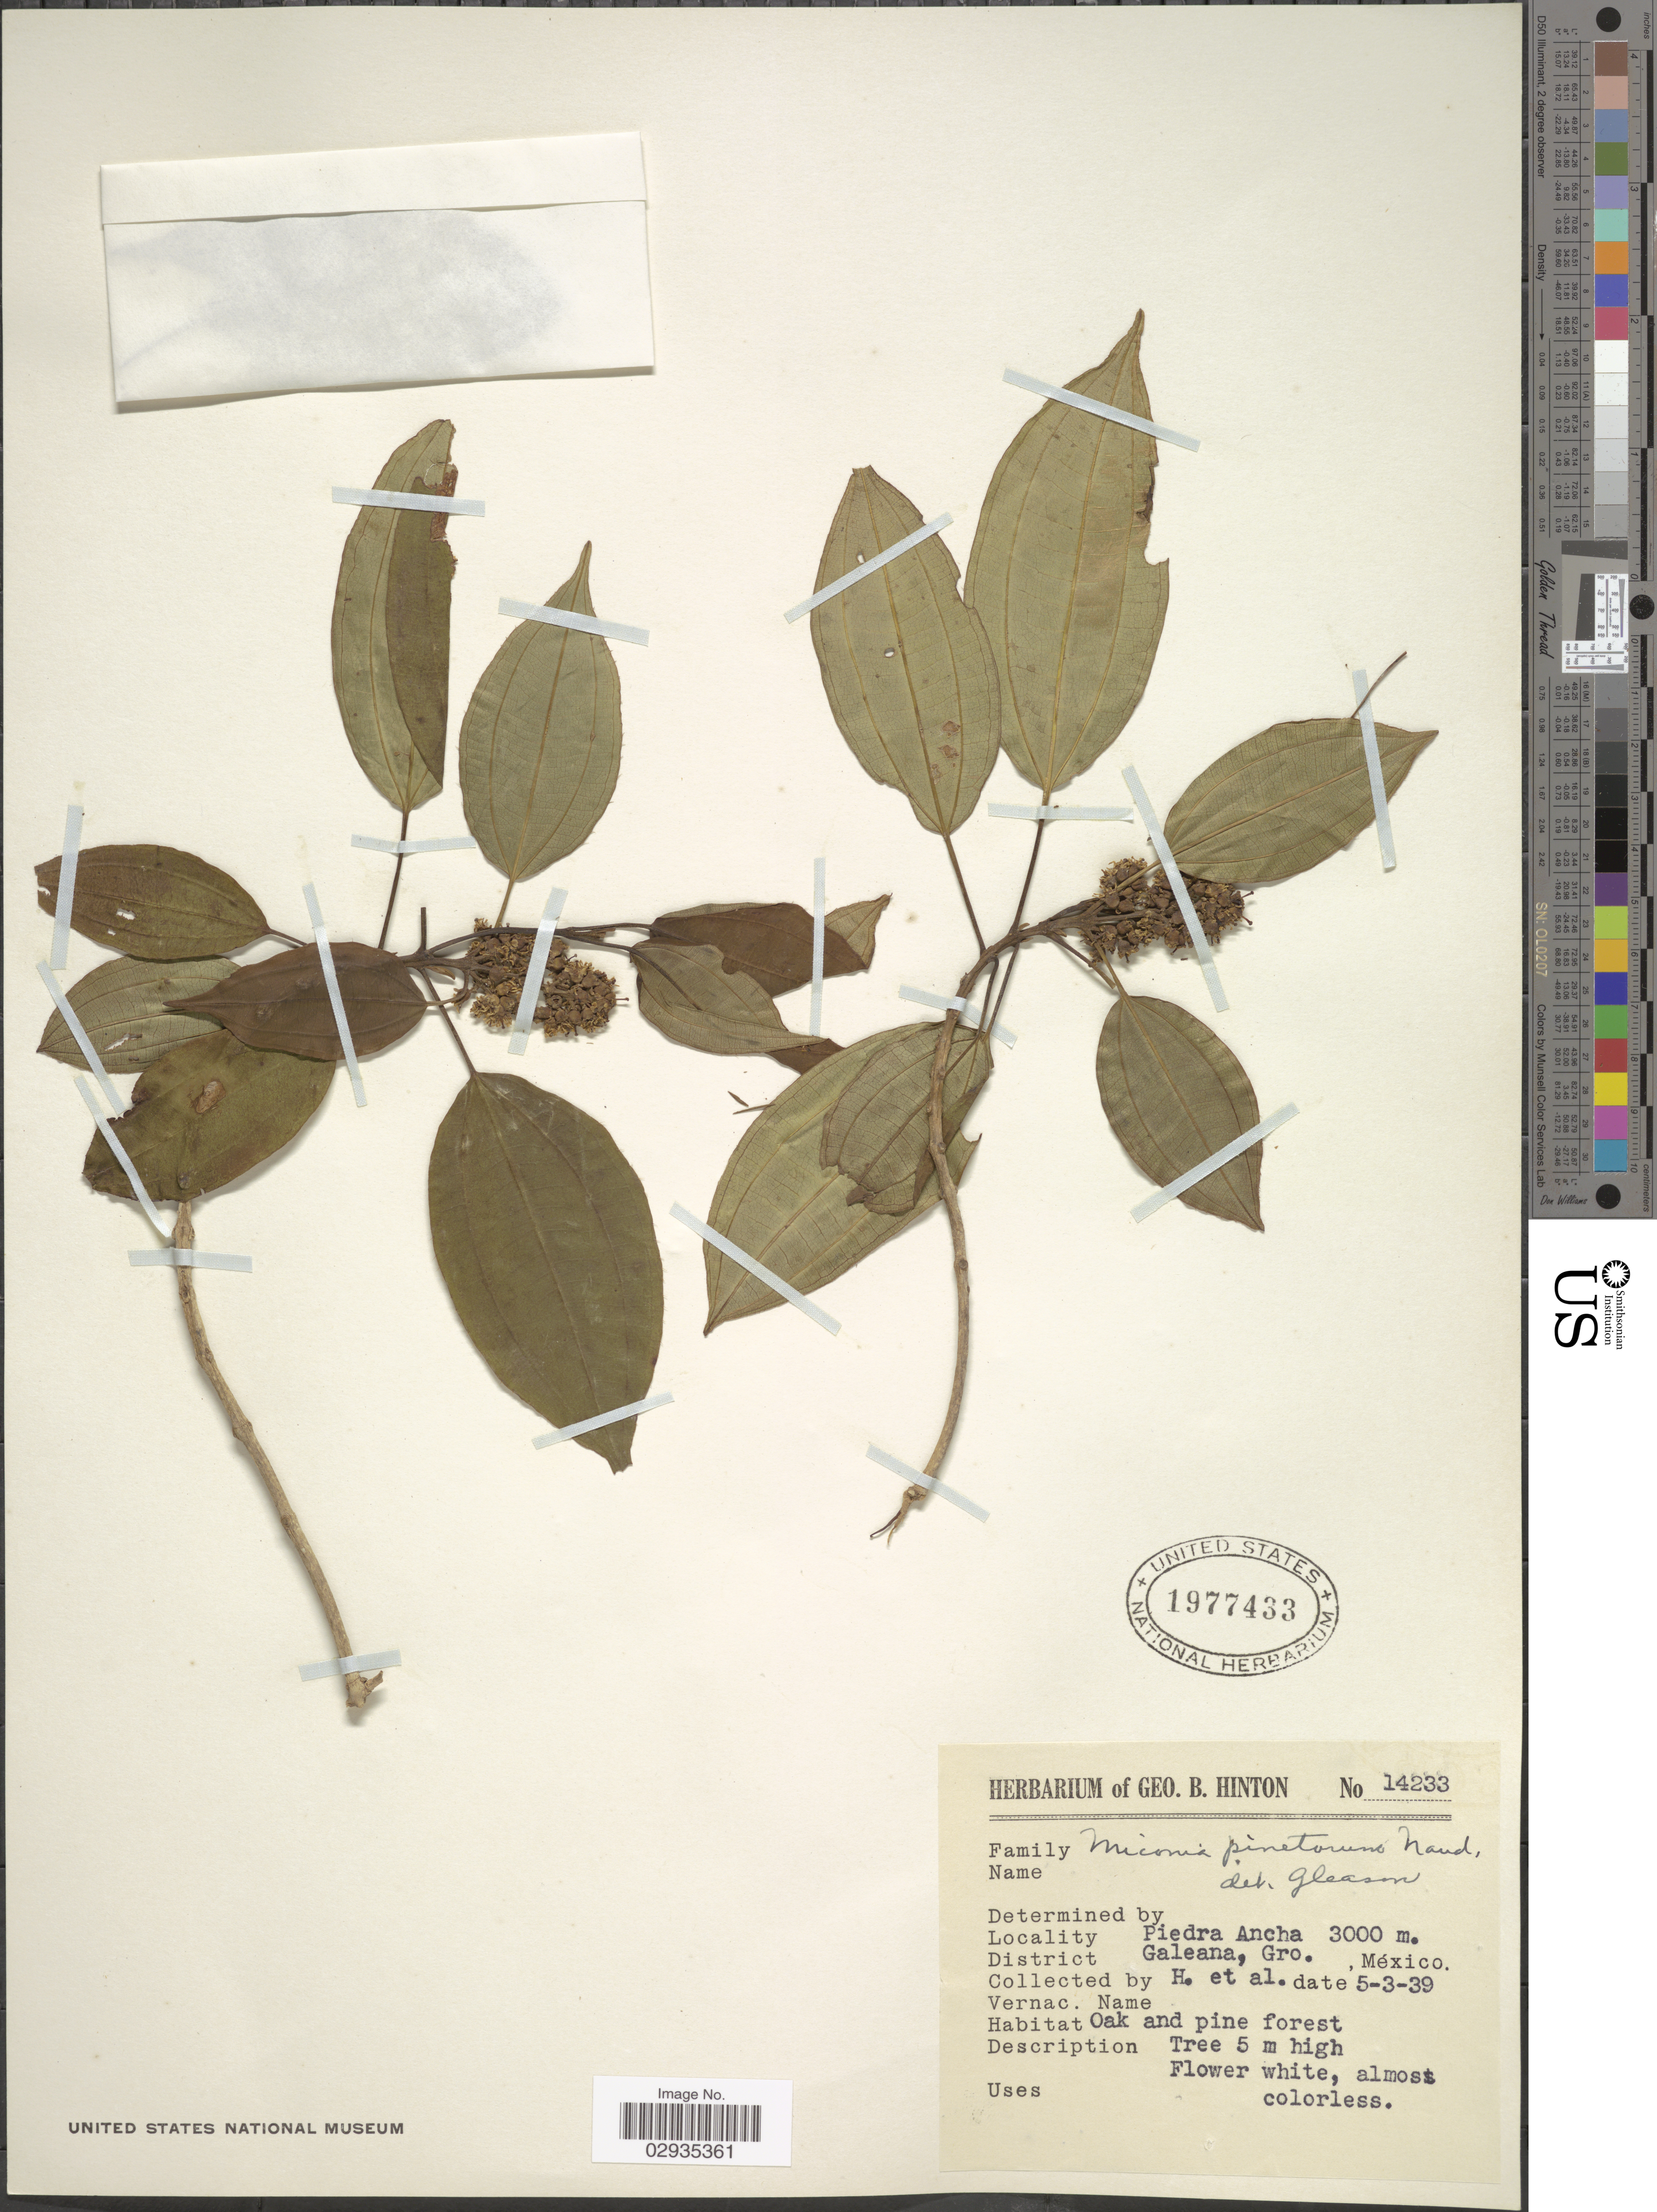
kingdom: Plantae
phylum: Tracheophyta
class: Magnoliopsida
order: Myrtales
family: Melastomataceae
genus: Miconia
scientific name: Miconia pinetorum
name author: Naudin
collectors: G. B. Hinton & et al.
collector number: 14233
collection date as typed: Transcribed d/m/y: 5/3/39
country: Mexico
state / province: Guerrero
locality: Piedra Ancha, District Galeana.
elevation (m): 3000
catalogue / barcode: US 1977433